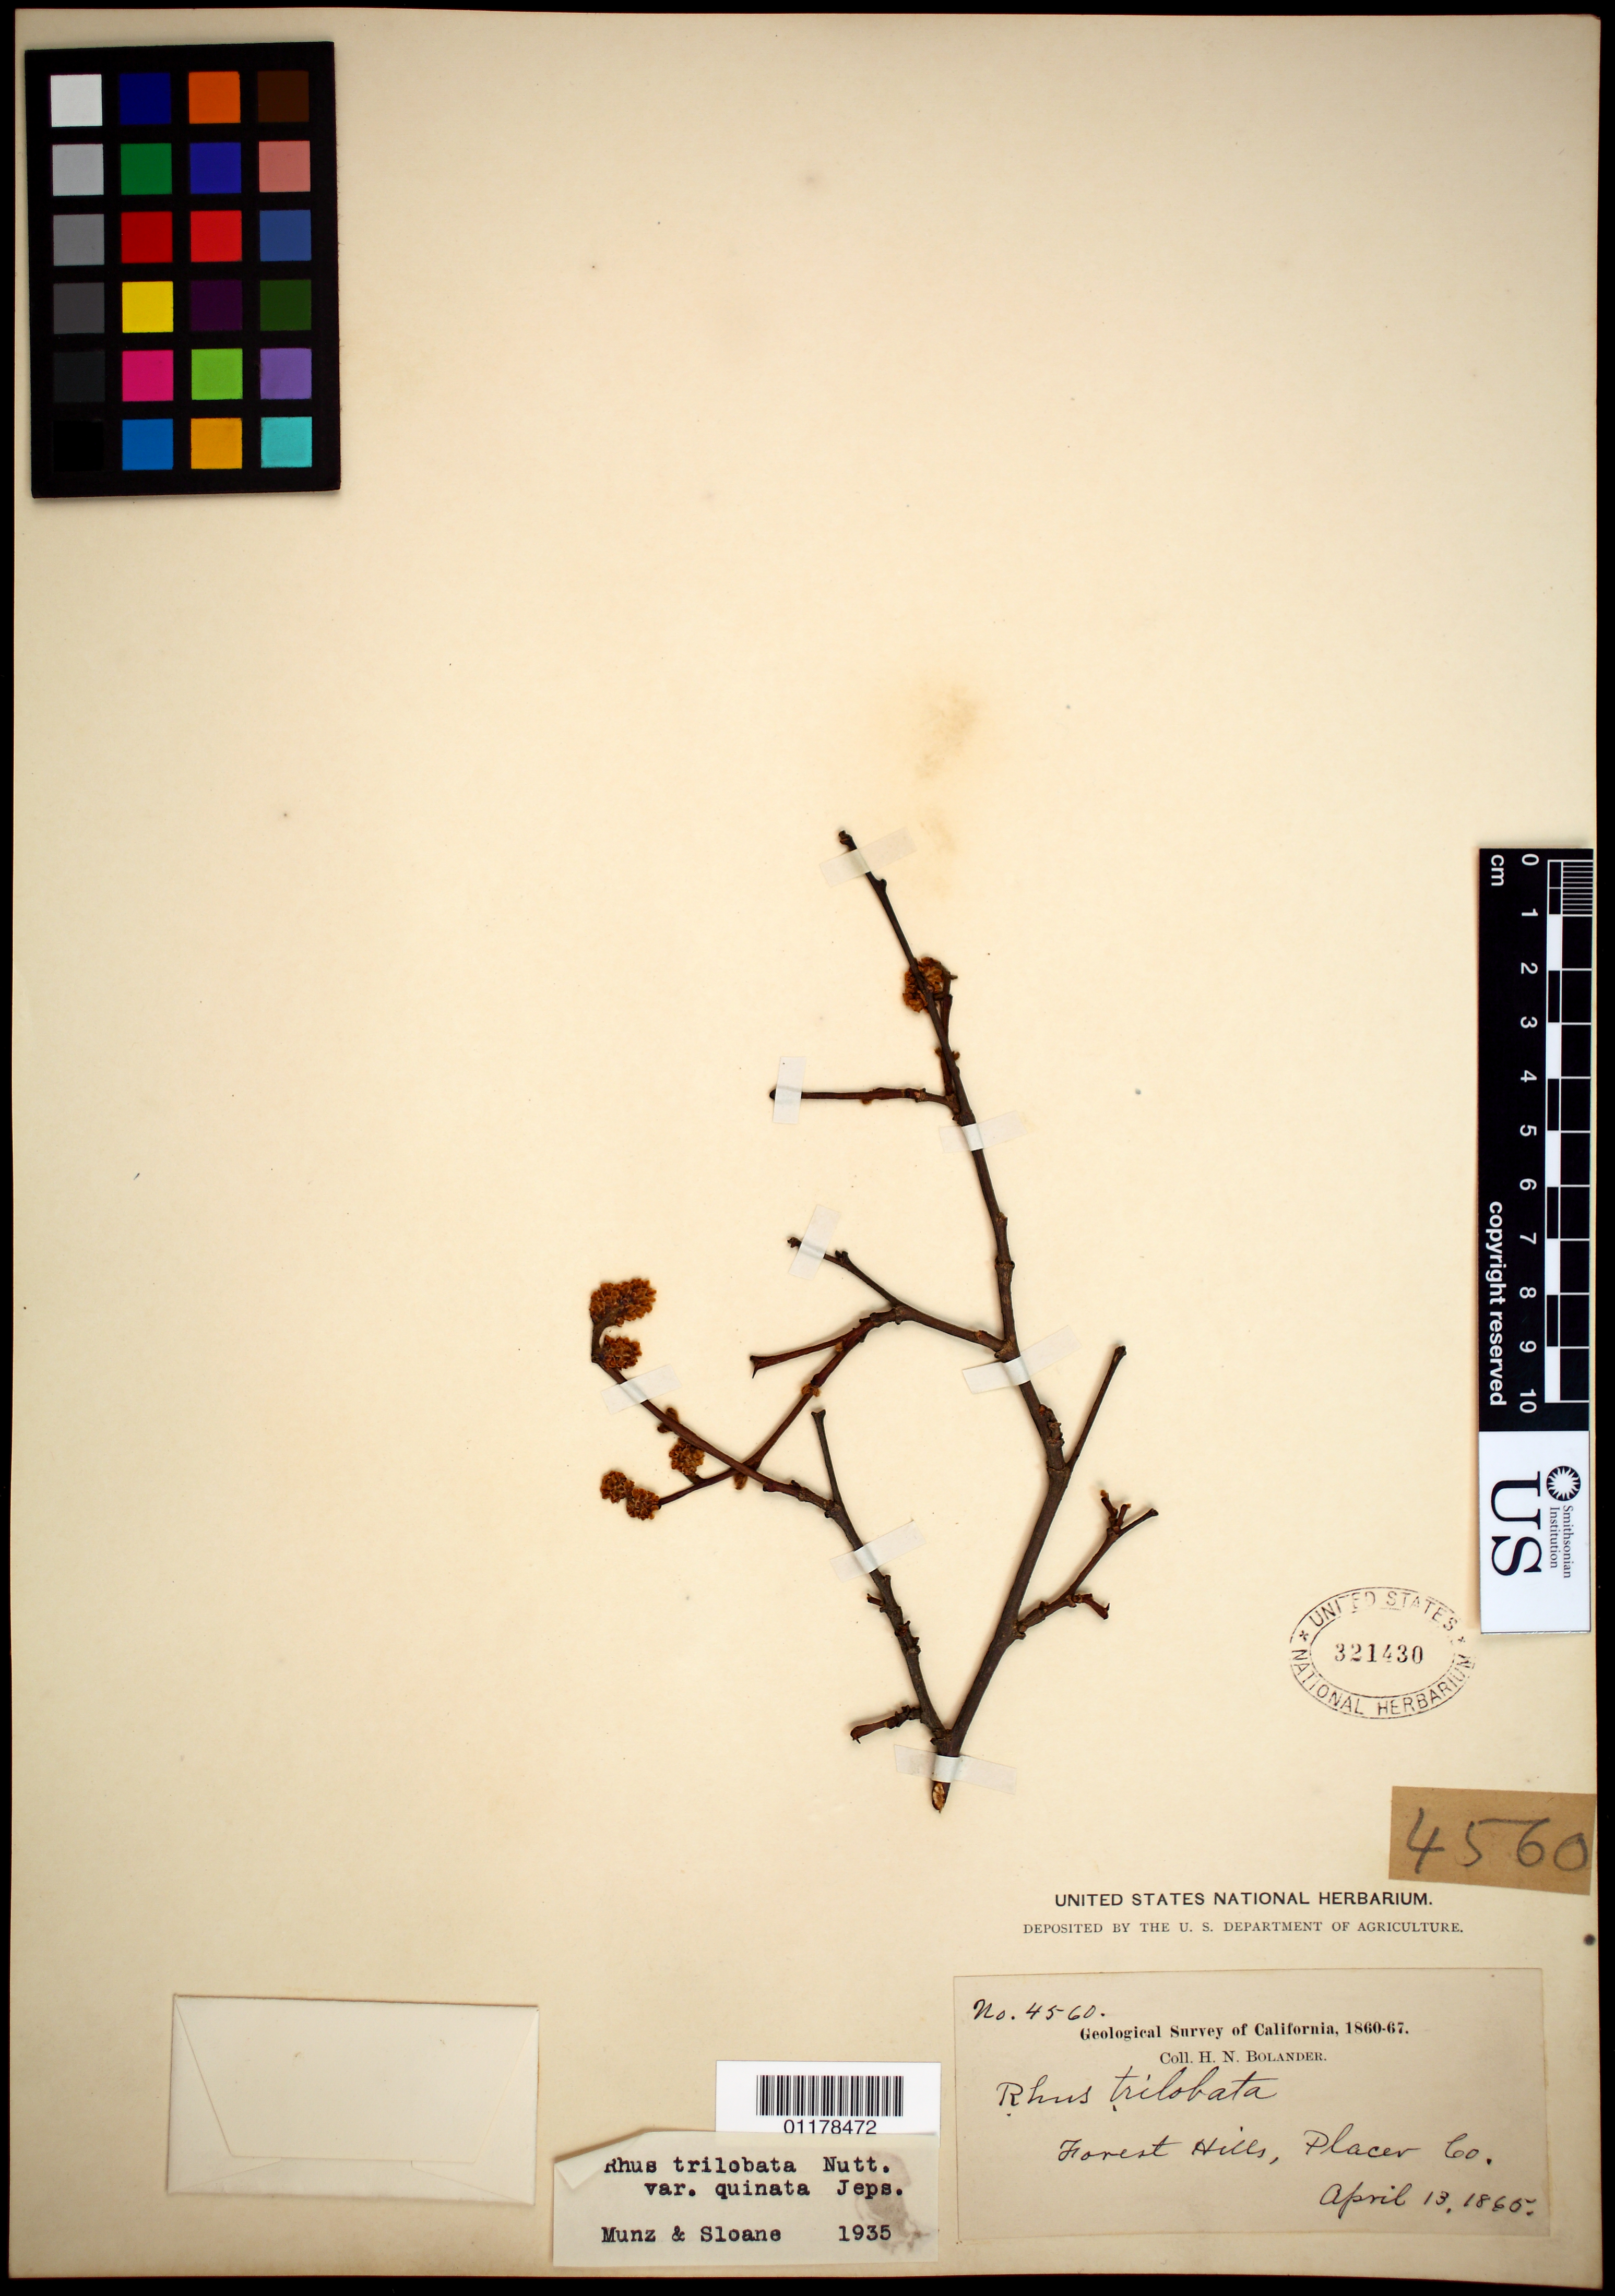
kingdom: Plantae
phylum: Tracheophyta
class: Magnoliopsida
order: Sapindales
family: Anacardiaceae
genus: Rhus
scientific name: Rhus trilobata var. quinata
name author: Jeps.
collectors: H. Bolander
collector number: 4560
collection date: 1865-04-13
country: United States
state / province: California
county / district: Placer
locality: Forest Hills.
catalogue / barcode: US 321430